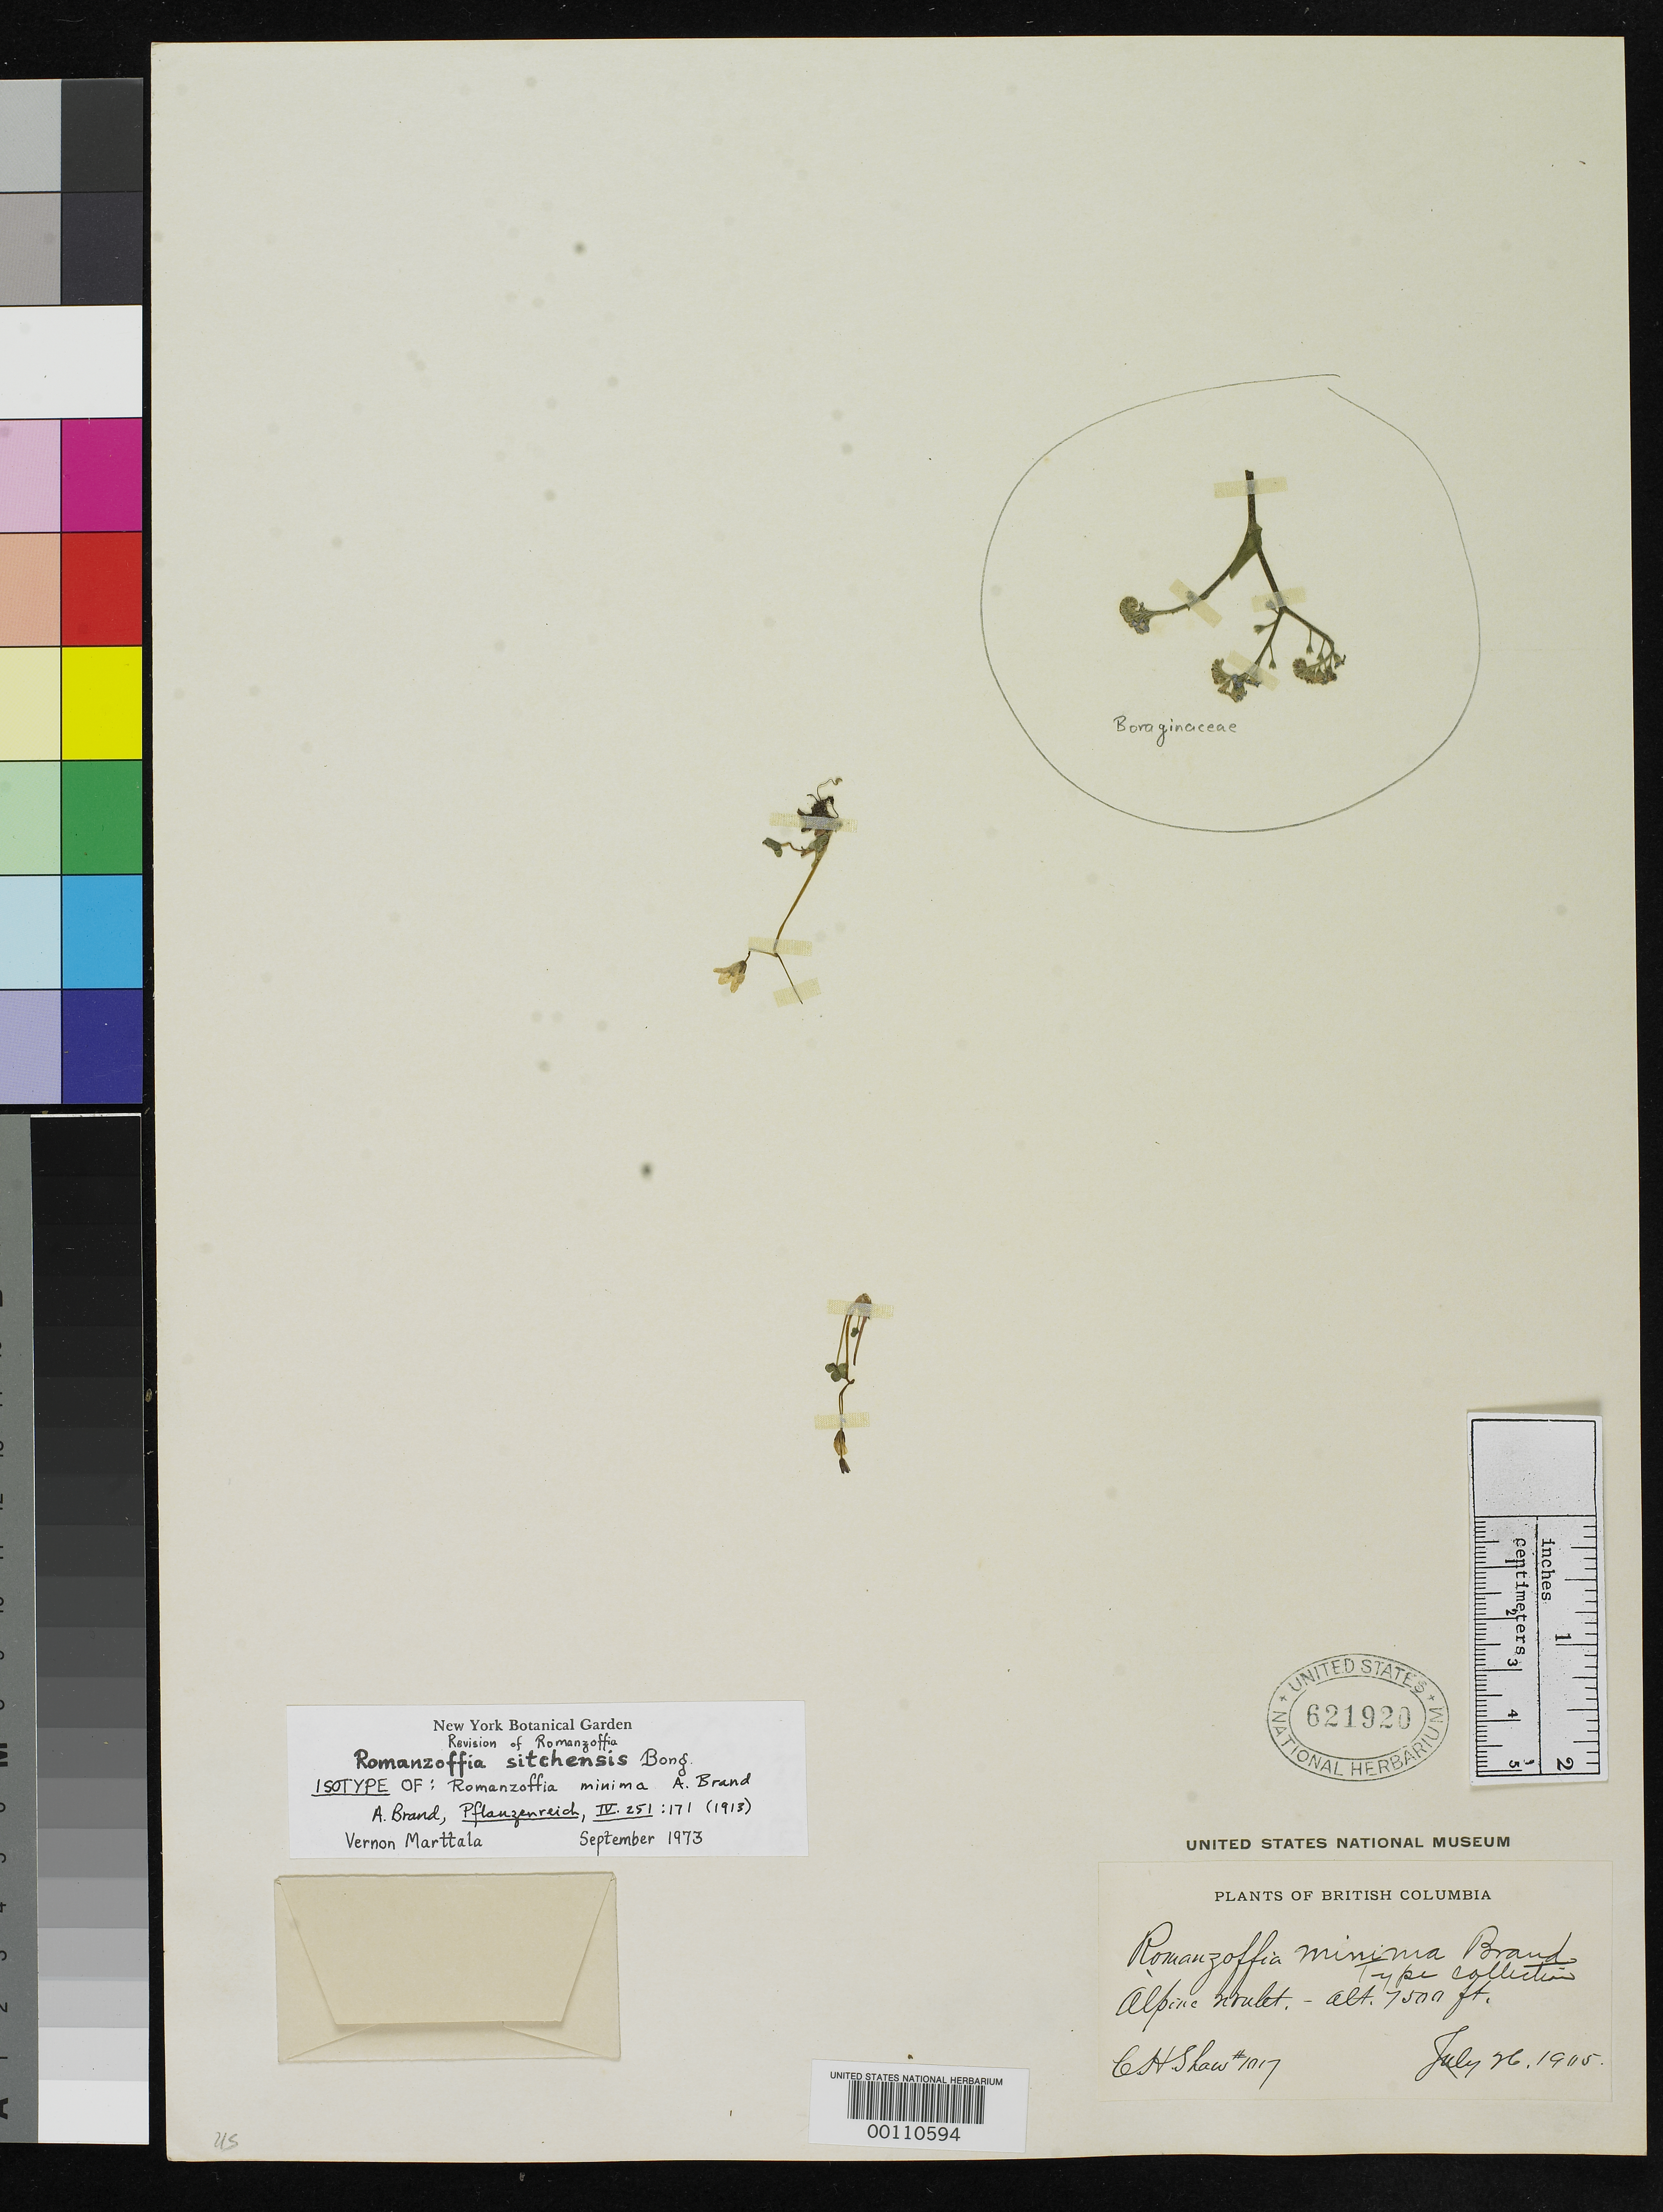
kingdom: Plantae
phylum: Tracheophyta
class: Magnoliopsida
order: Boraginales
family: Hydrophyllaceae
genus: Romanzoffia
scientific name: Romanzoffia minima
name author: Brand in Engl.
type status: Isotype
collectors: C. H. Shaw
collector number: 1017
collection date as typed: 26 Jul 1905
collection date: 1905-07-26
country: Canada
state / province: British Columbia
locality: Selkirk Range.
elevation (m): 2500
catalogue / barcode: US 621920